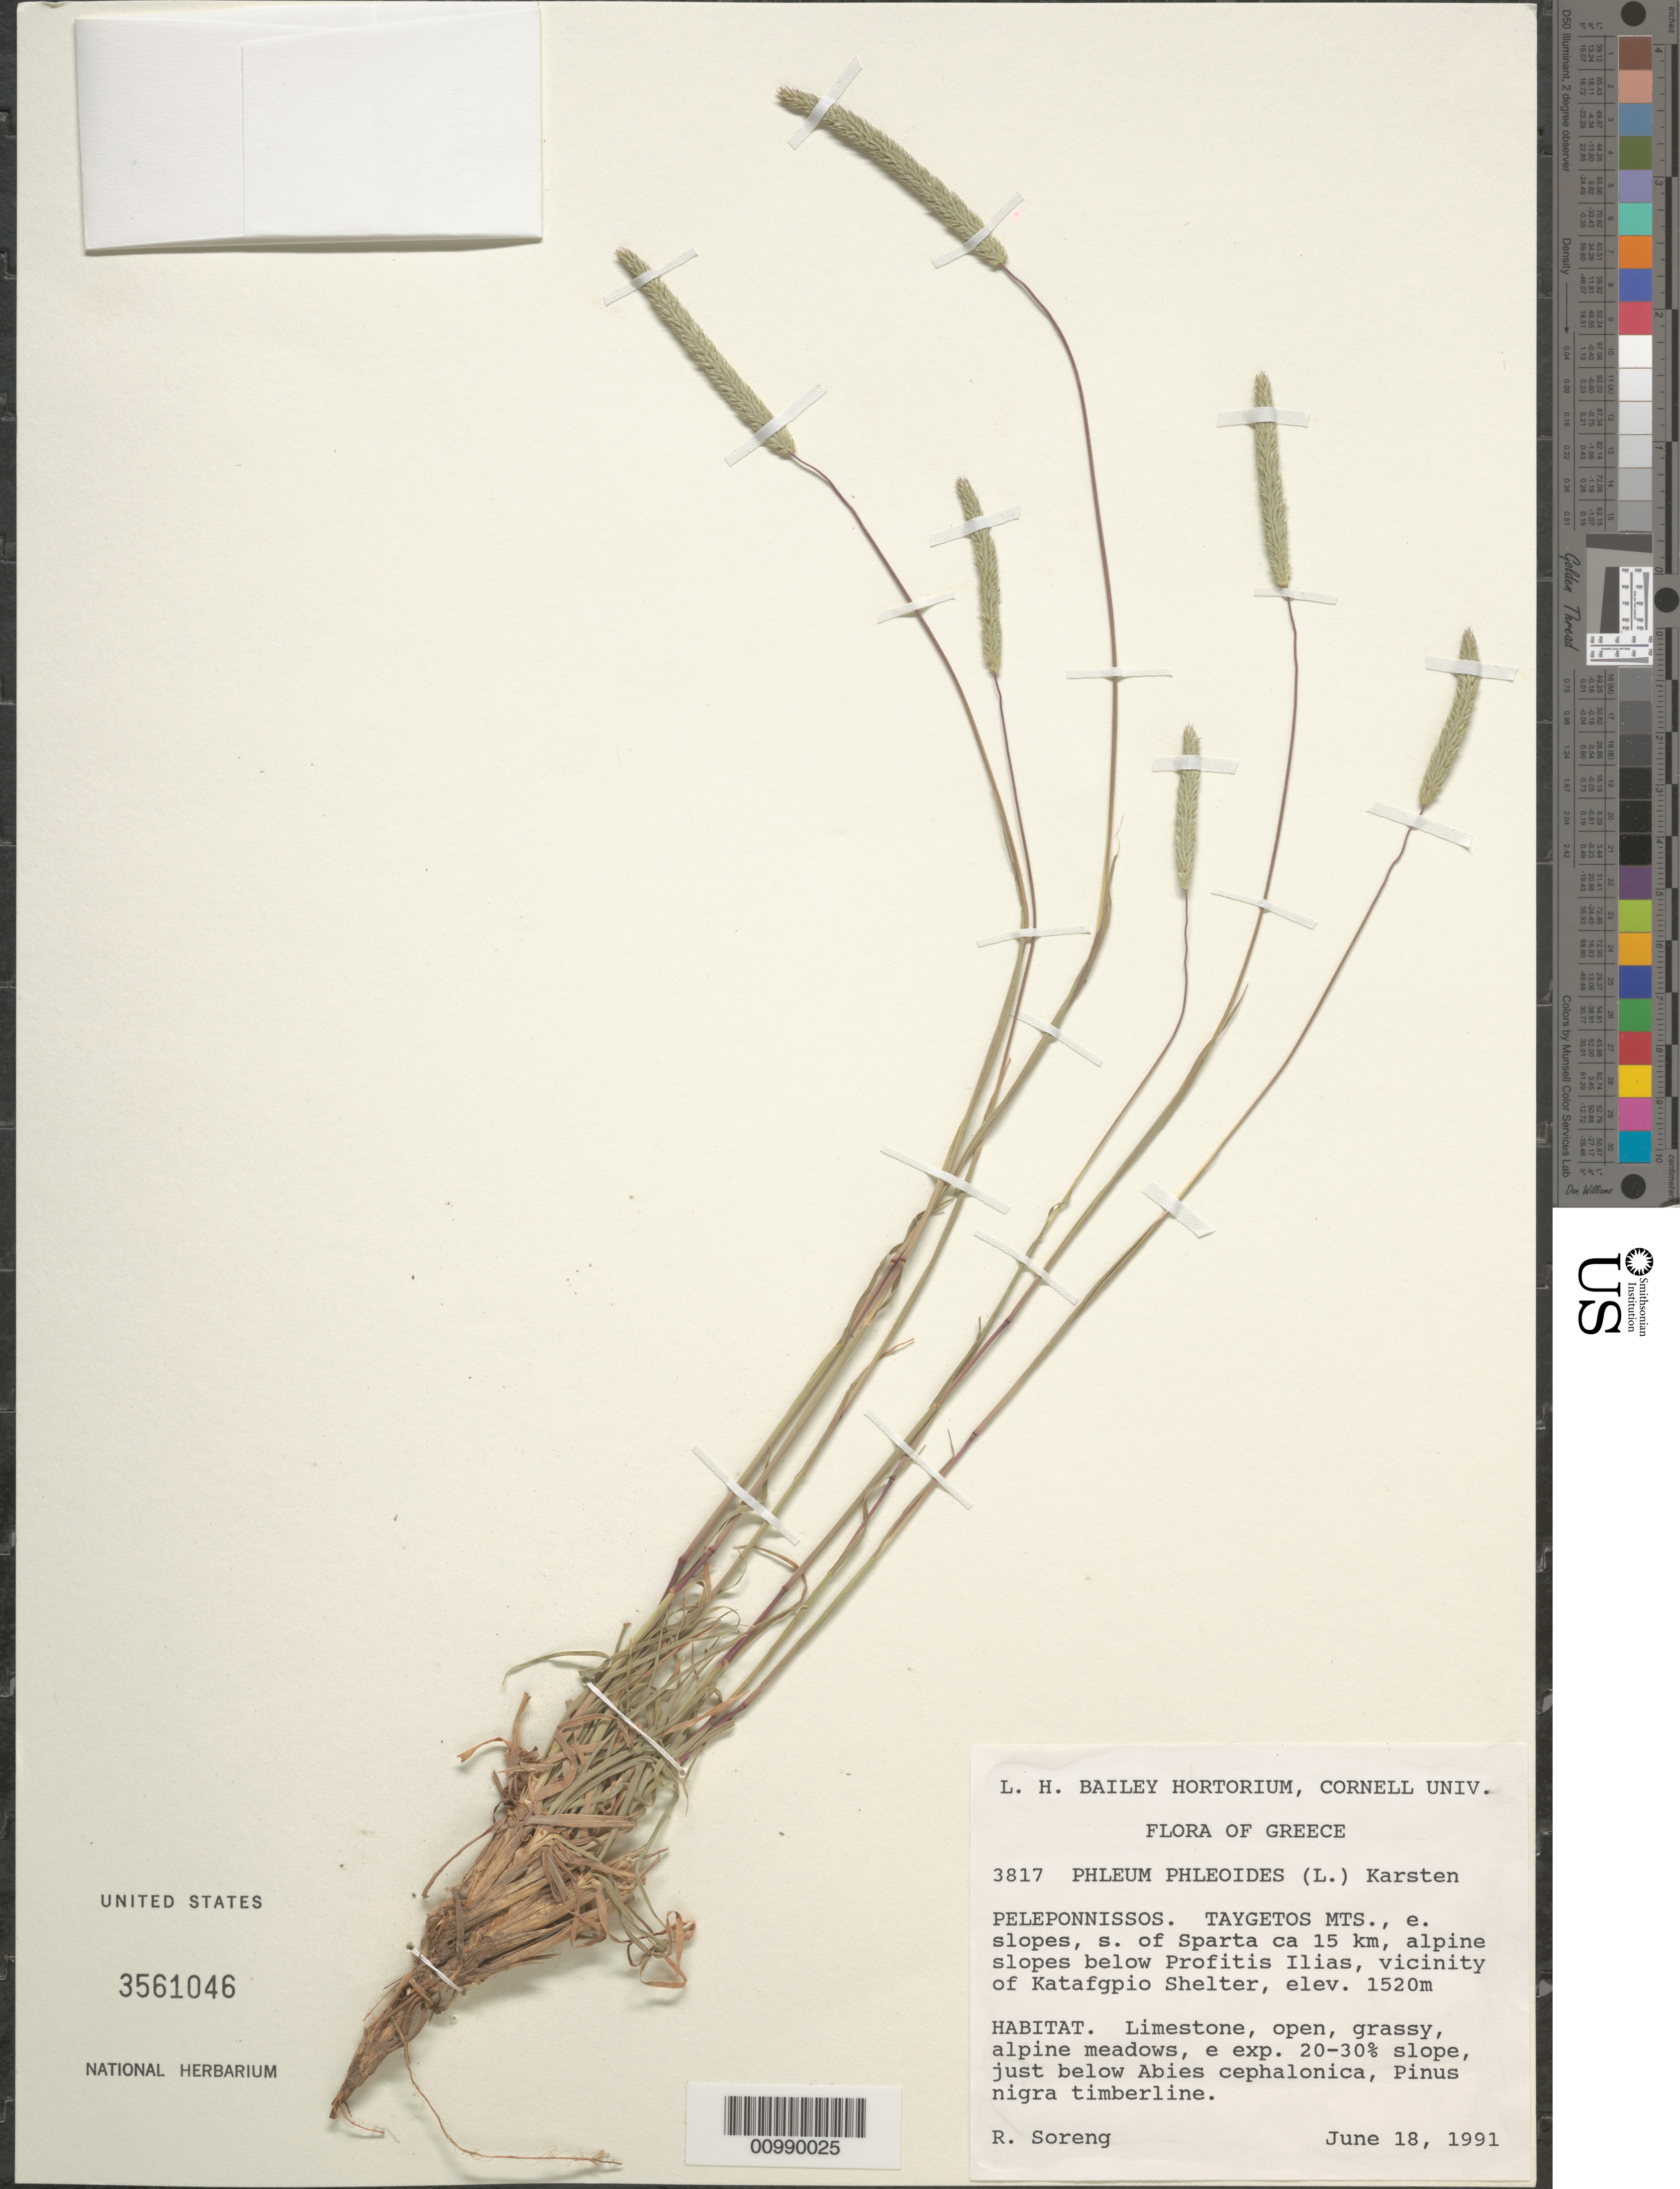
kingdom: Plantae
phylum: Tracheophyta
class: Liliopsida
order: Poales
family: Poaceae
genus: Phleum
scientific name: Phleum phleoides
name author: (L.) H. Karst.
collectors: R. J. Soreng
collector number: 3817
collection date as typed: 18 Jun 1991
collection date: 1991-06-18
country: Greece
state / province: Peloponnese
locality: TAYGETOS MTS., E slopes, S of Sparta ca 15 km, alpine slopes below Profitis Ilias, vicinity of Katafgpio Shelter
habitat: Limestone, open, grassy, alpine meadows, e exp. 20-30% slope, just below Abies cephalonica, Pinus nigra timberline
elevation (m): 1520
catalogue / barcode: US 3561046